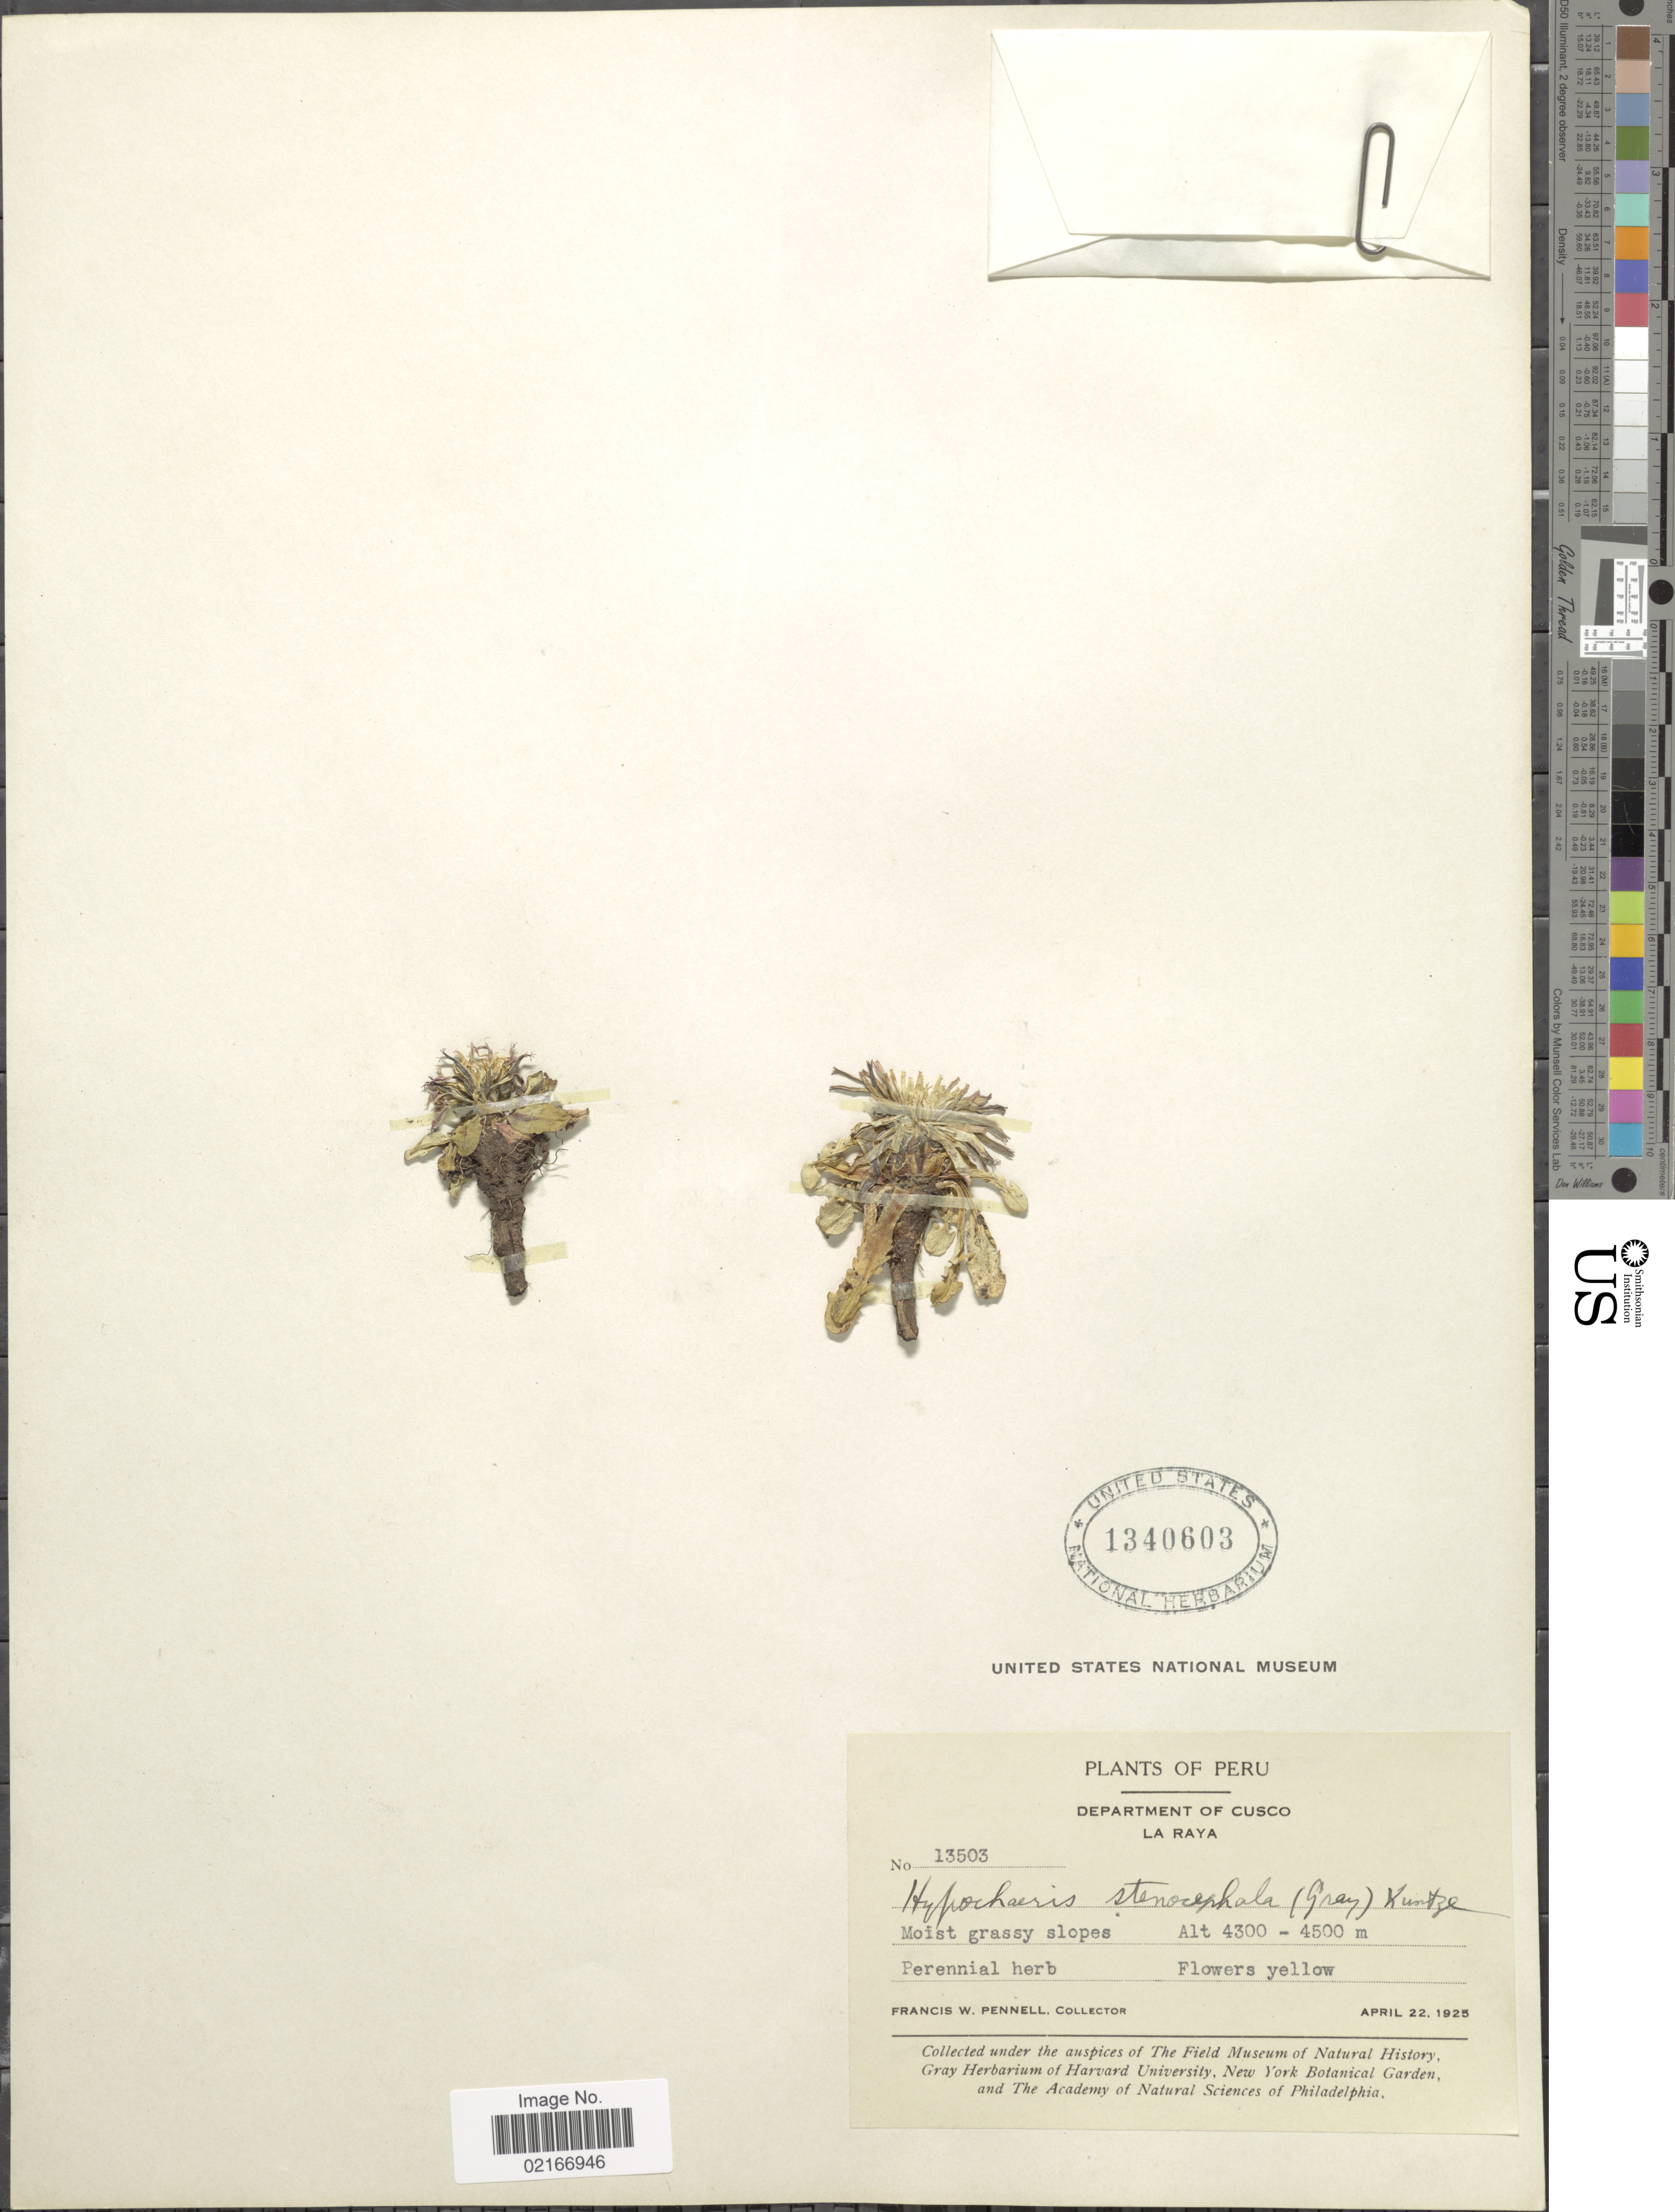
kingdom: Plantae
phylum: Tracheophyta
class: Magnoliopsida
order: Asterales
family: Asteraceae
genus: Hypochaeris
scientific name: Hypochaeris taraxacoides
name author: Ball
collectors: F. W. Pennell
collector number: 13503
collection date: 1925-04-22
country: Peru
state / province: Cusco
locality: La Raya.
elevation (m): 4300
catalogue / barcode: US 1340603